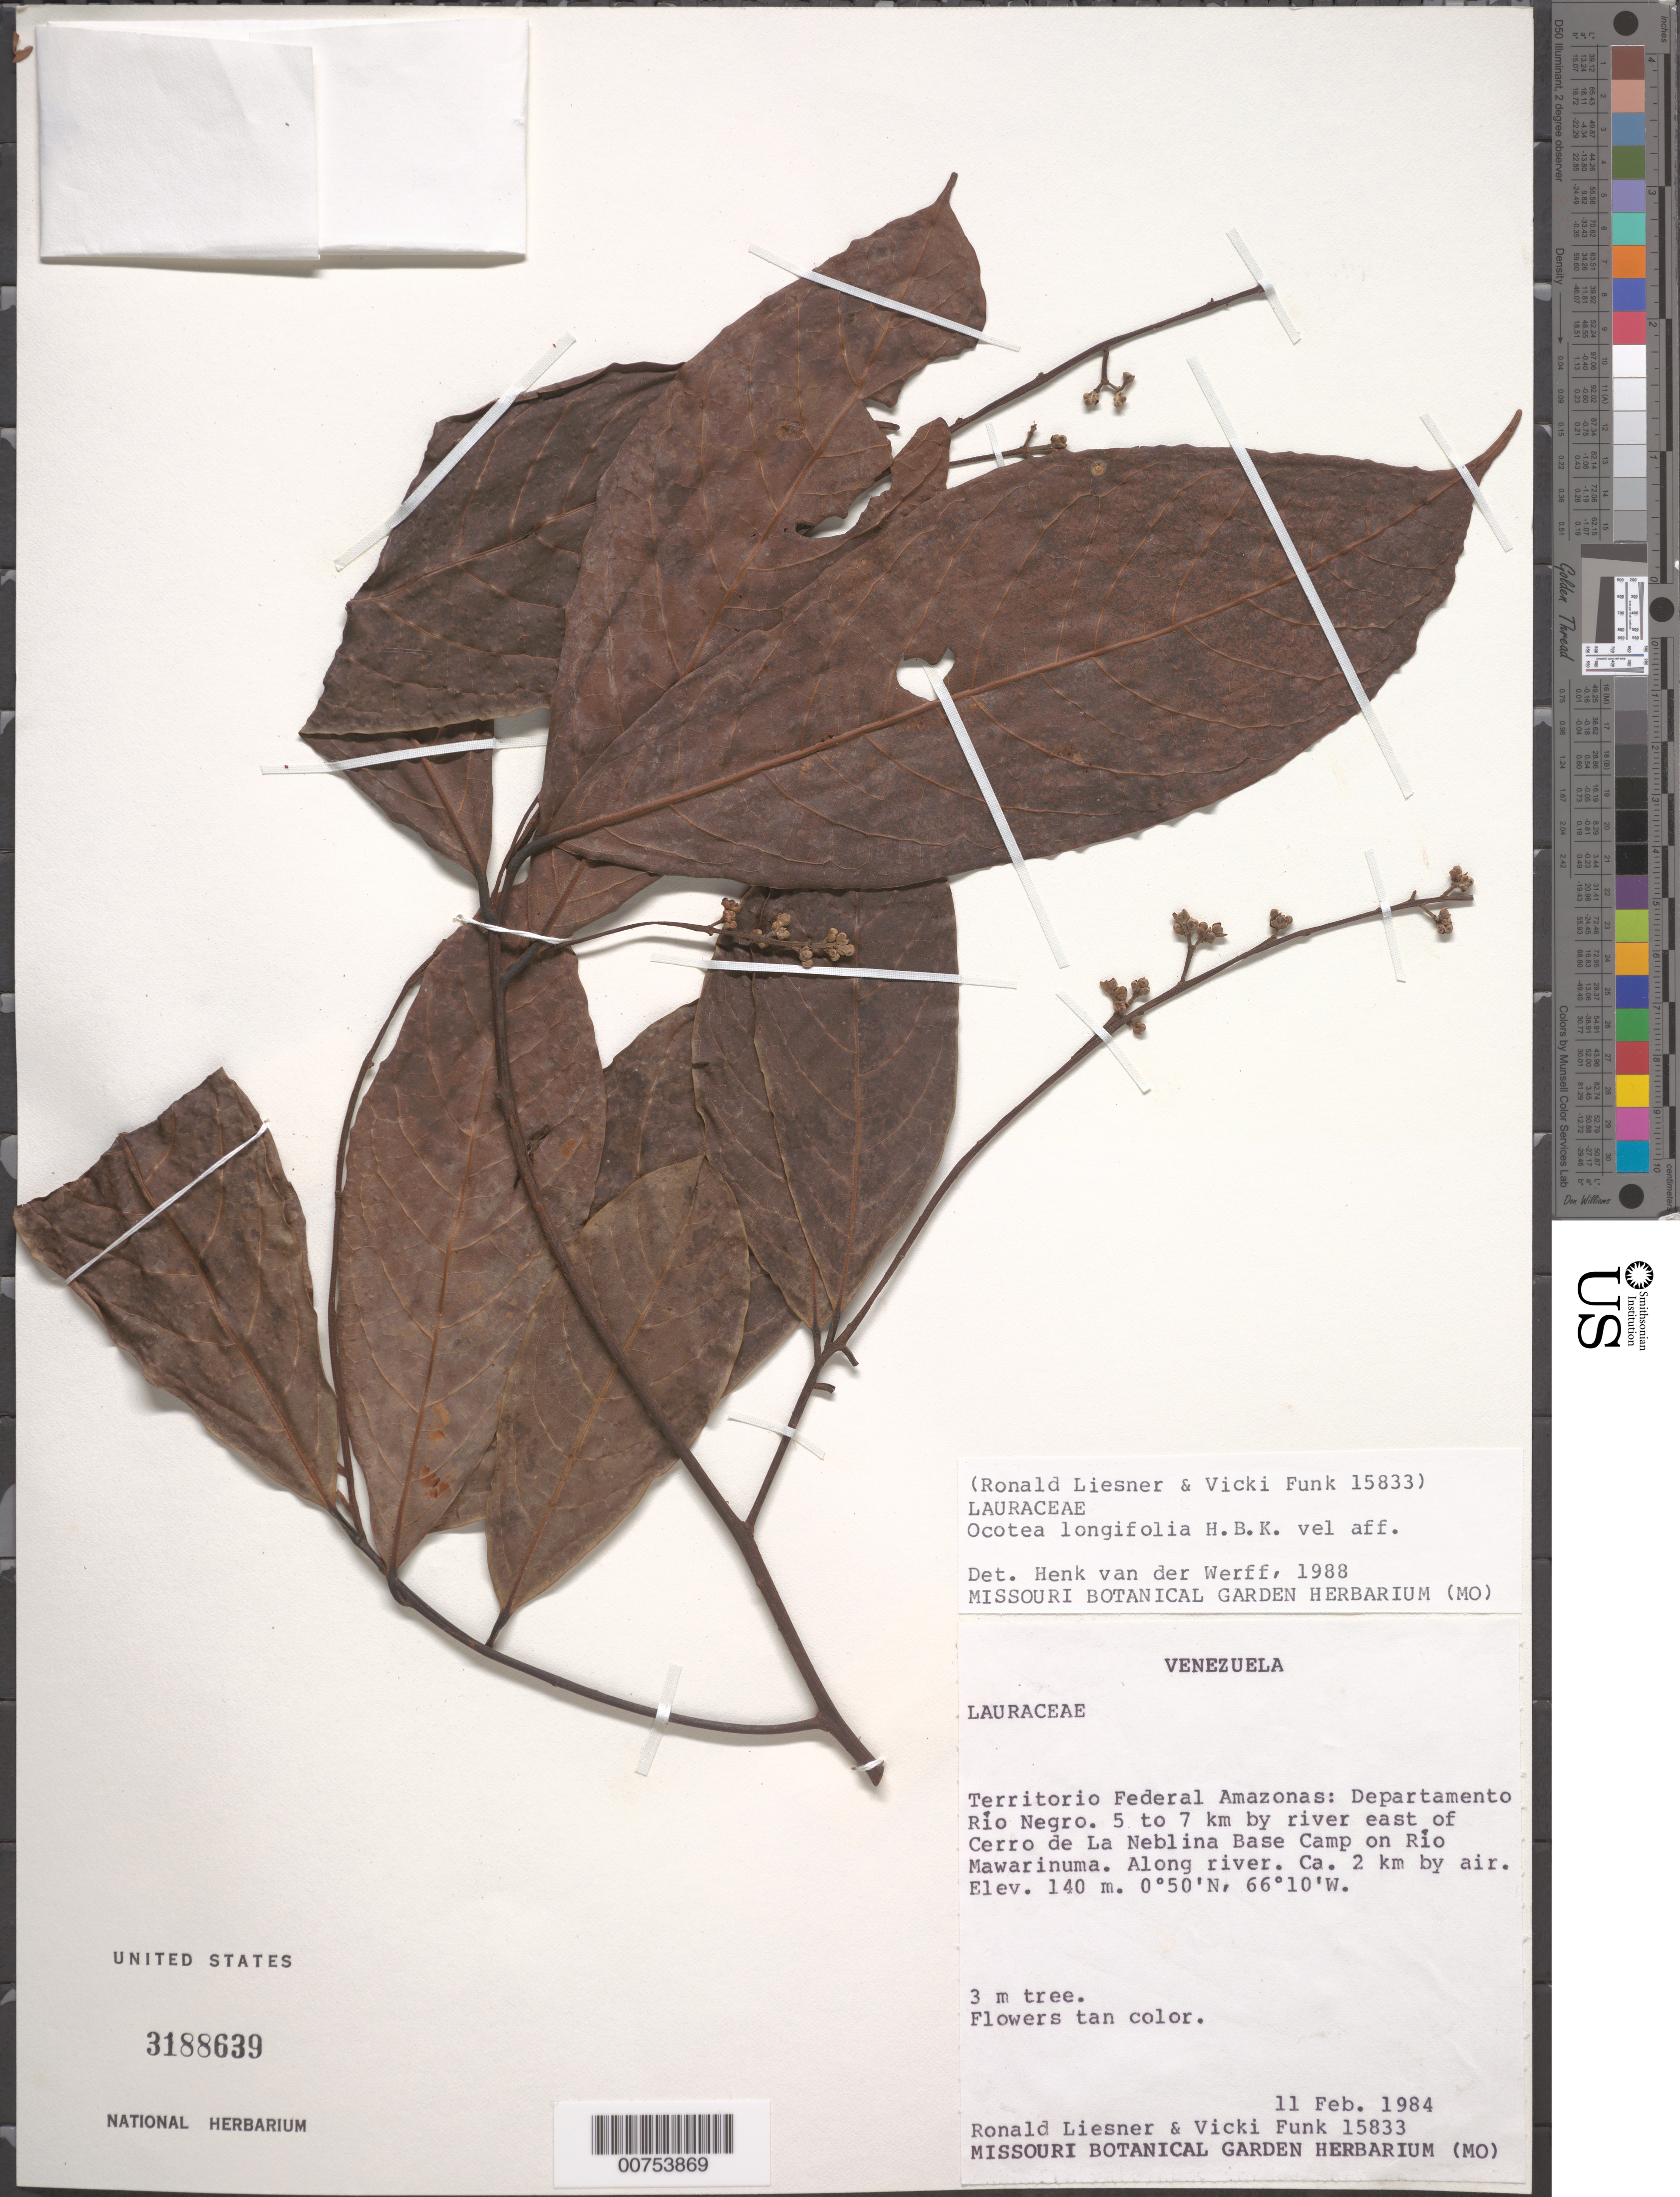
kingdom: Plantae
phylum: Tracheophyta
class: Magnoliopsida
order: Laurales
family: Lauraceae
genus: Ocotea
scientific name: Ocotea longifolia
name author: Kunth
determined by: van der Werff, H., (MO), Missouri Botanical Garden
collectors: R. L. Liesner & V. Funk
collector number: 15833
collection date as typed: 11-Feb-84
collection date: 1984-02-11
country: Venezuela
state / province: Amazonas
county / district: Río Negro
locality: Río Mawarinuma, 5-7 km E by river of Cerro de La Neblina Base Camp; ca. 2 km by air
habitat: Along river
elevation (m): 140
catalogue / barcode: US 3188639